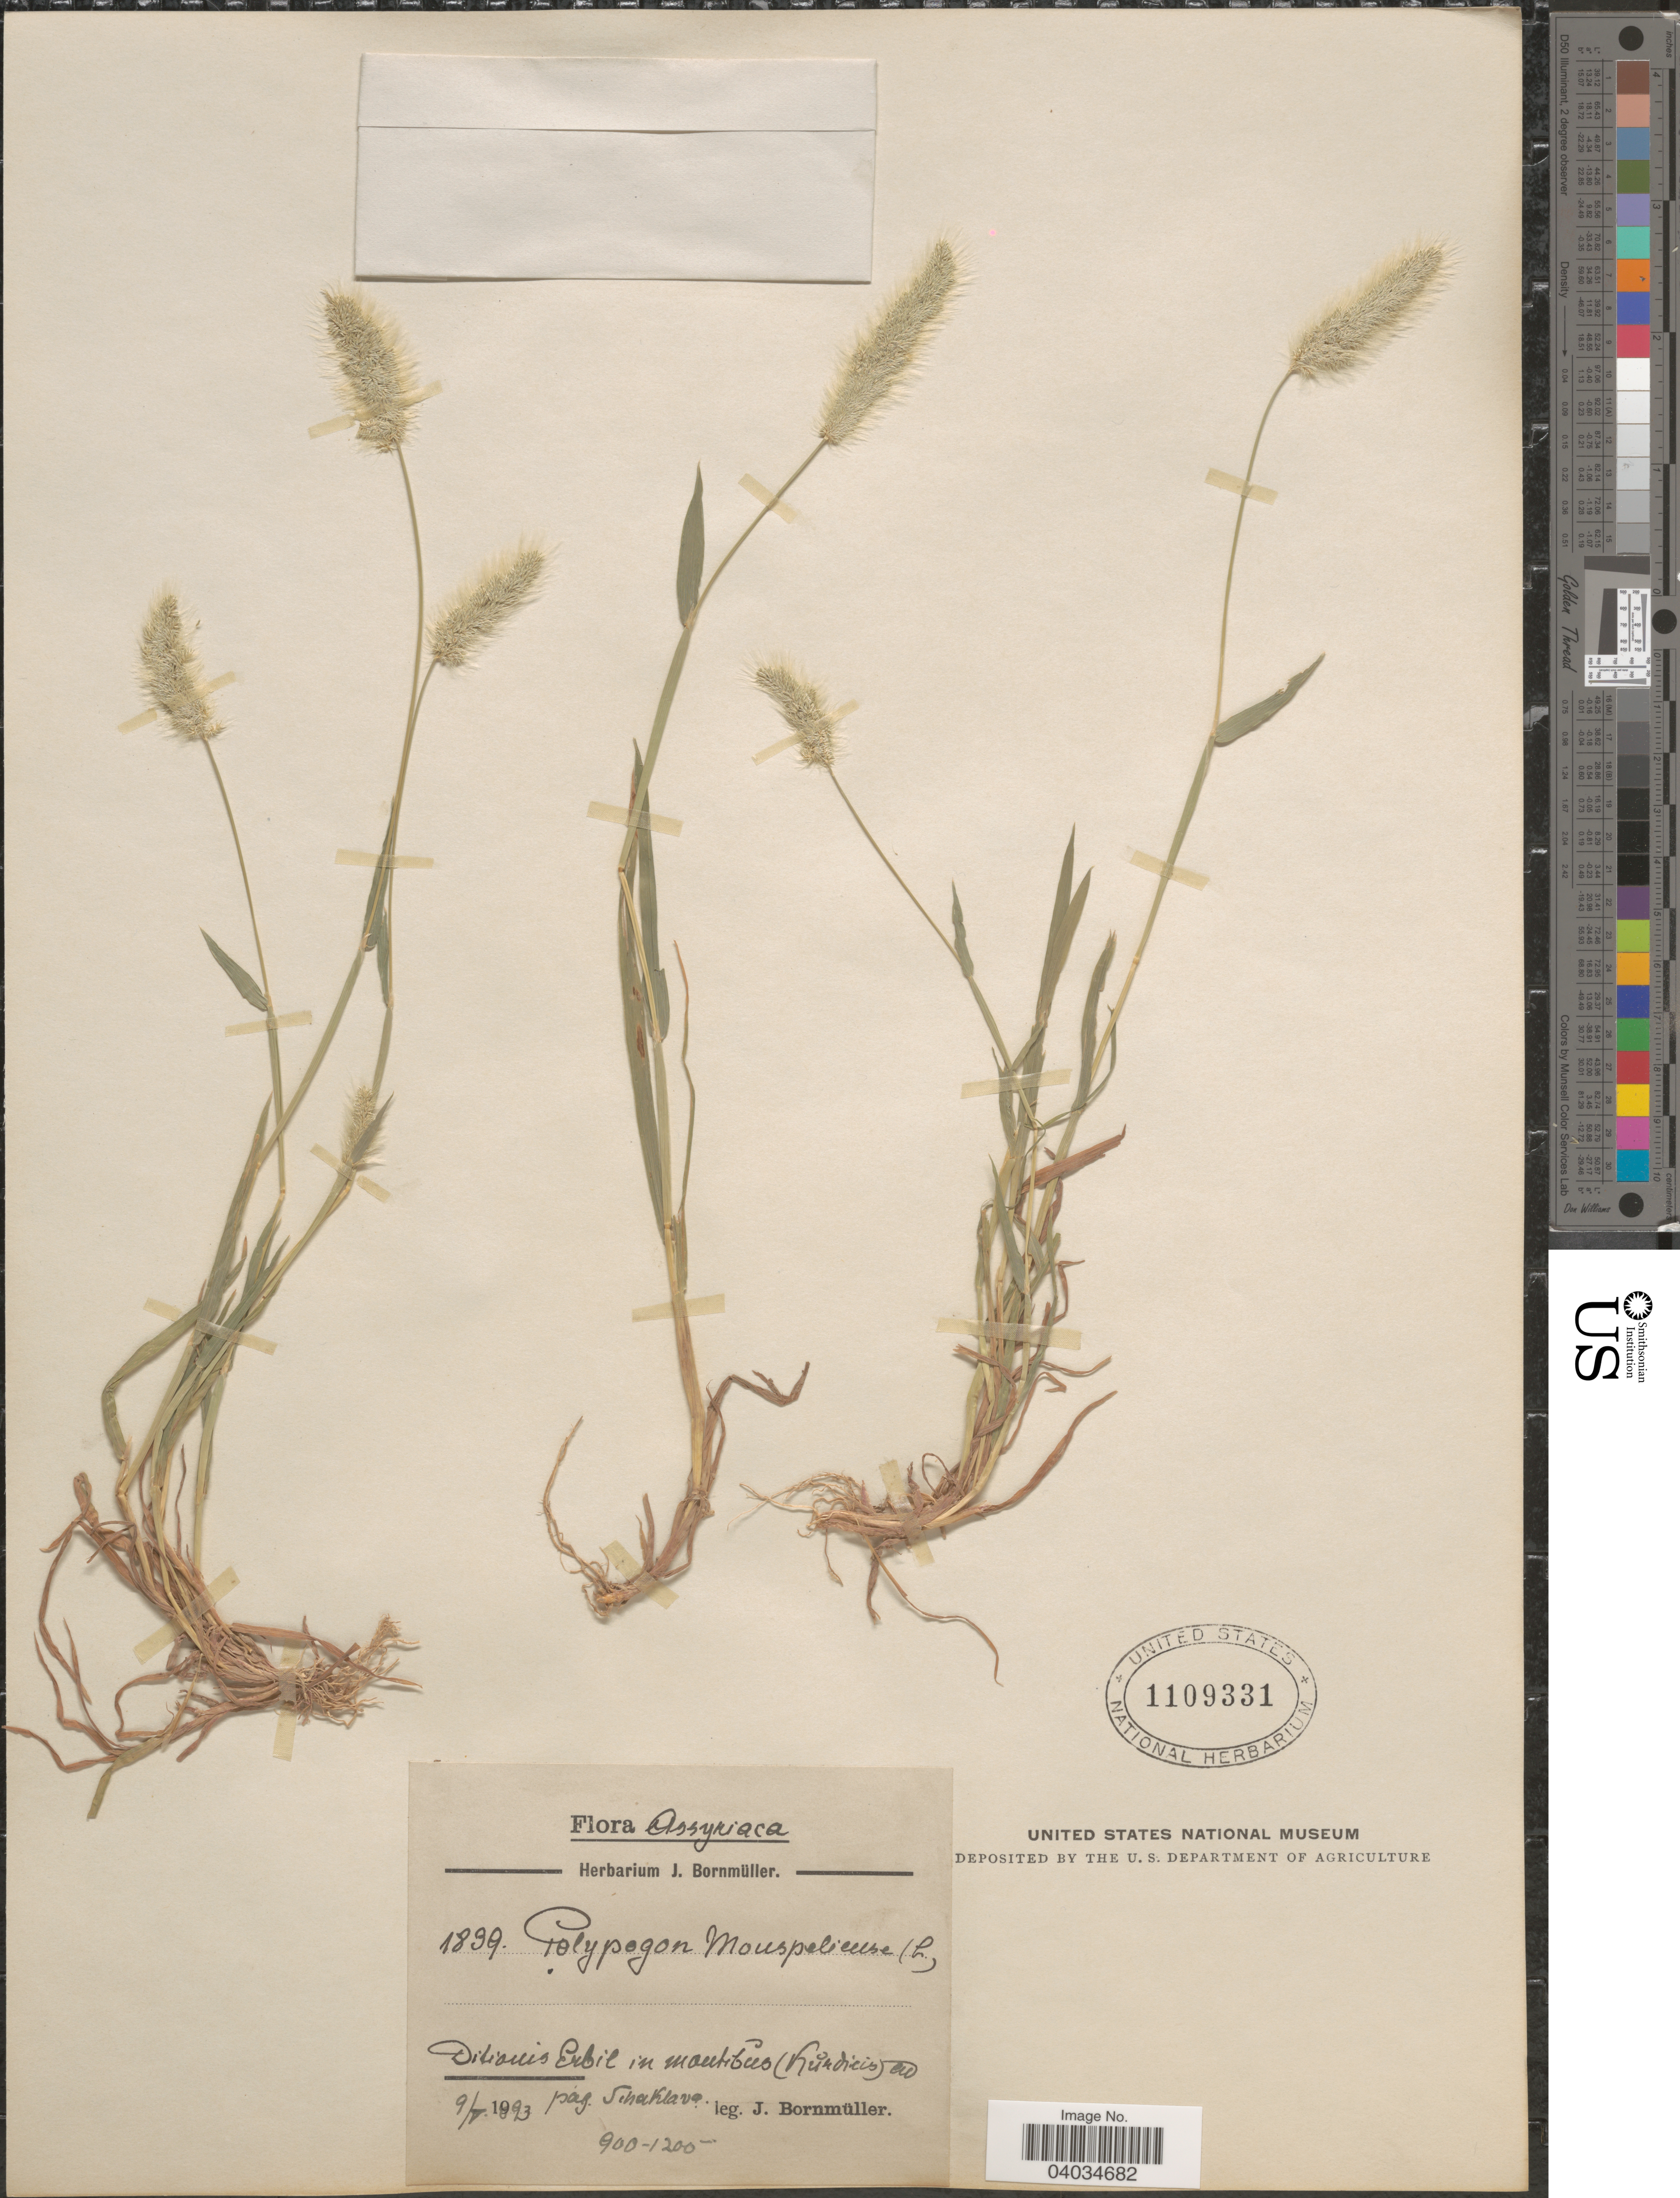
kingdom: Plantae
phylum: Tracheophyta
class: Liliopsida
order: Poales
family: Poaceae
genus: Polypogon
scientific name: Polypogon monspeliensis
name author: (L.) Desf.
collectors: J. Bornmüller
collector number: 1839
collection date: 1893-05-09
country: Iraq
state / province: Arbīl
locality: Assyriaca. Ditionis Erbil in montibus (Kurdicis) ad pag. Sihaklave [interpreted].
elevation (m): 900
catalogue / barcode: US 1109331